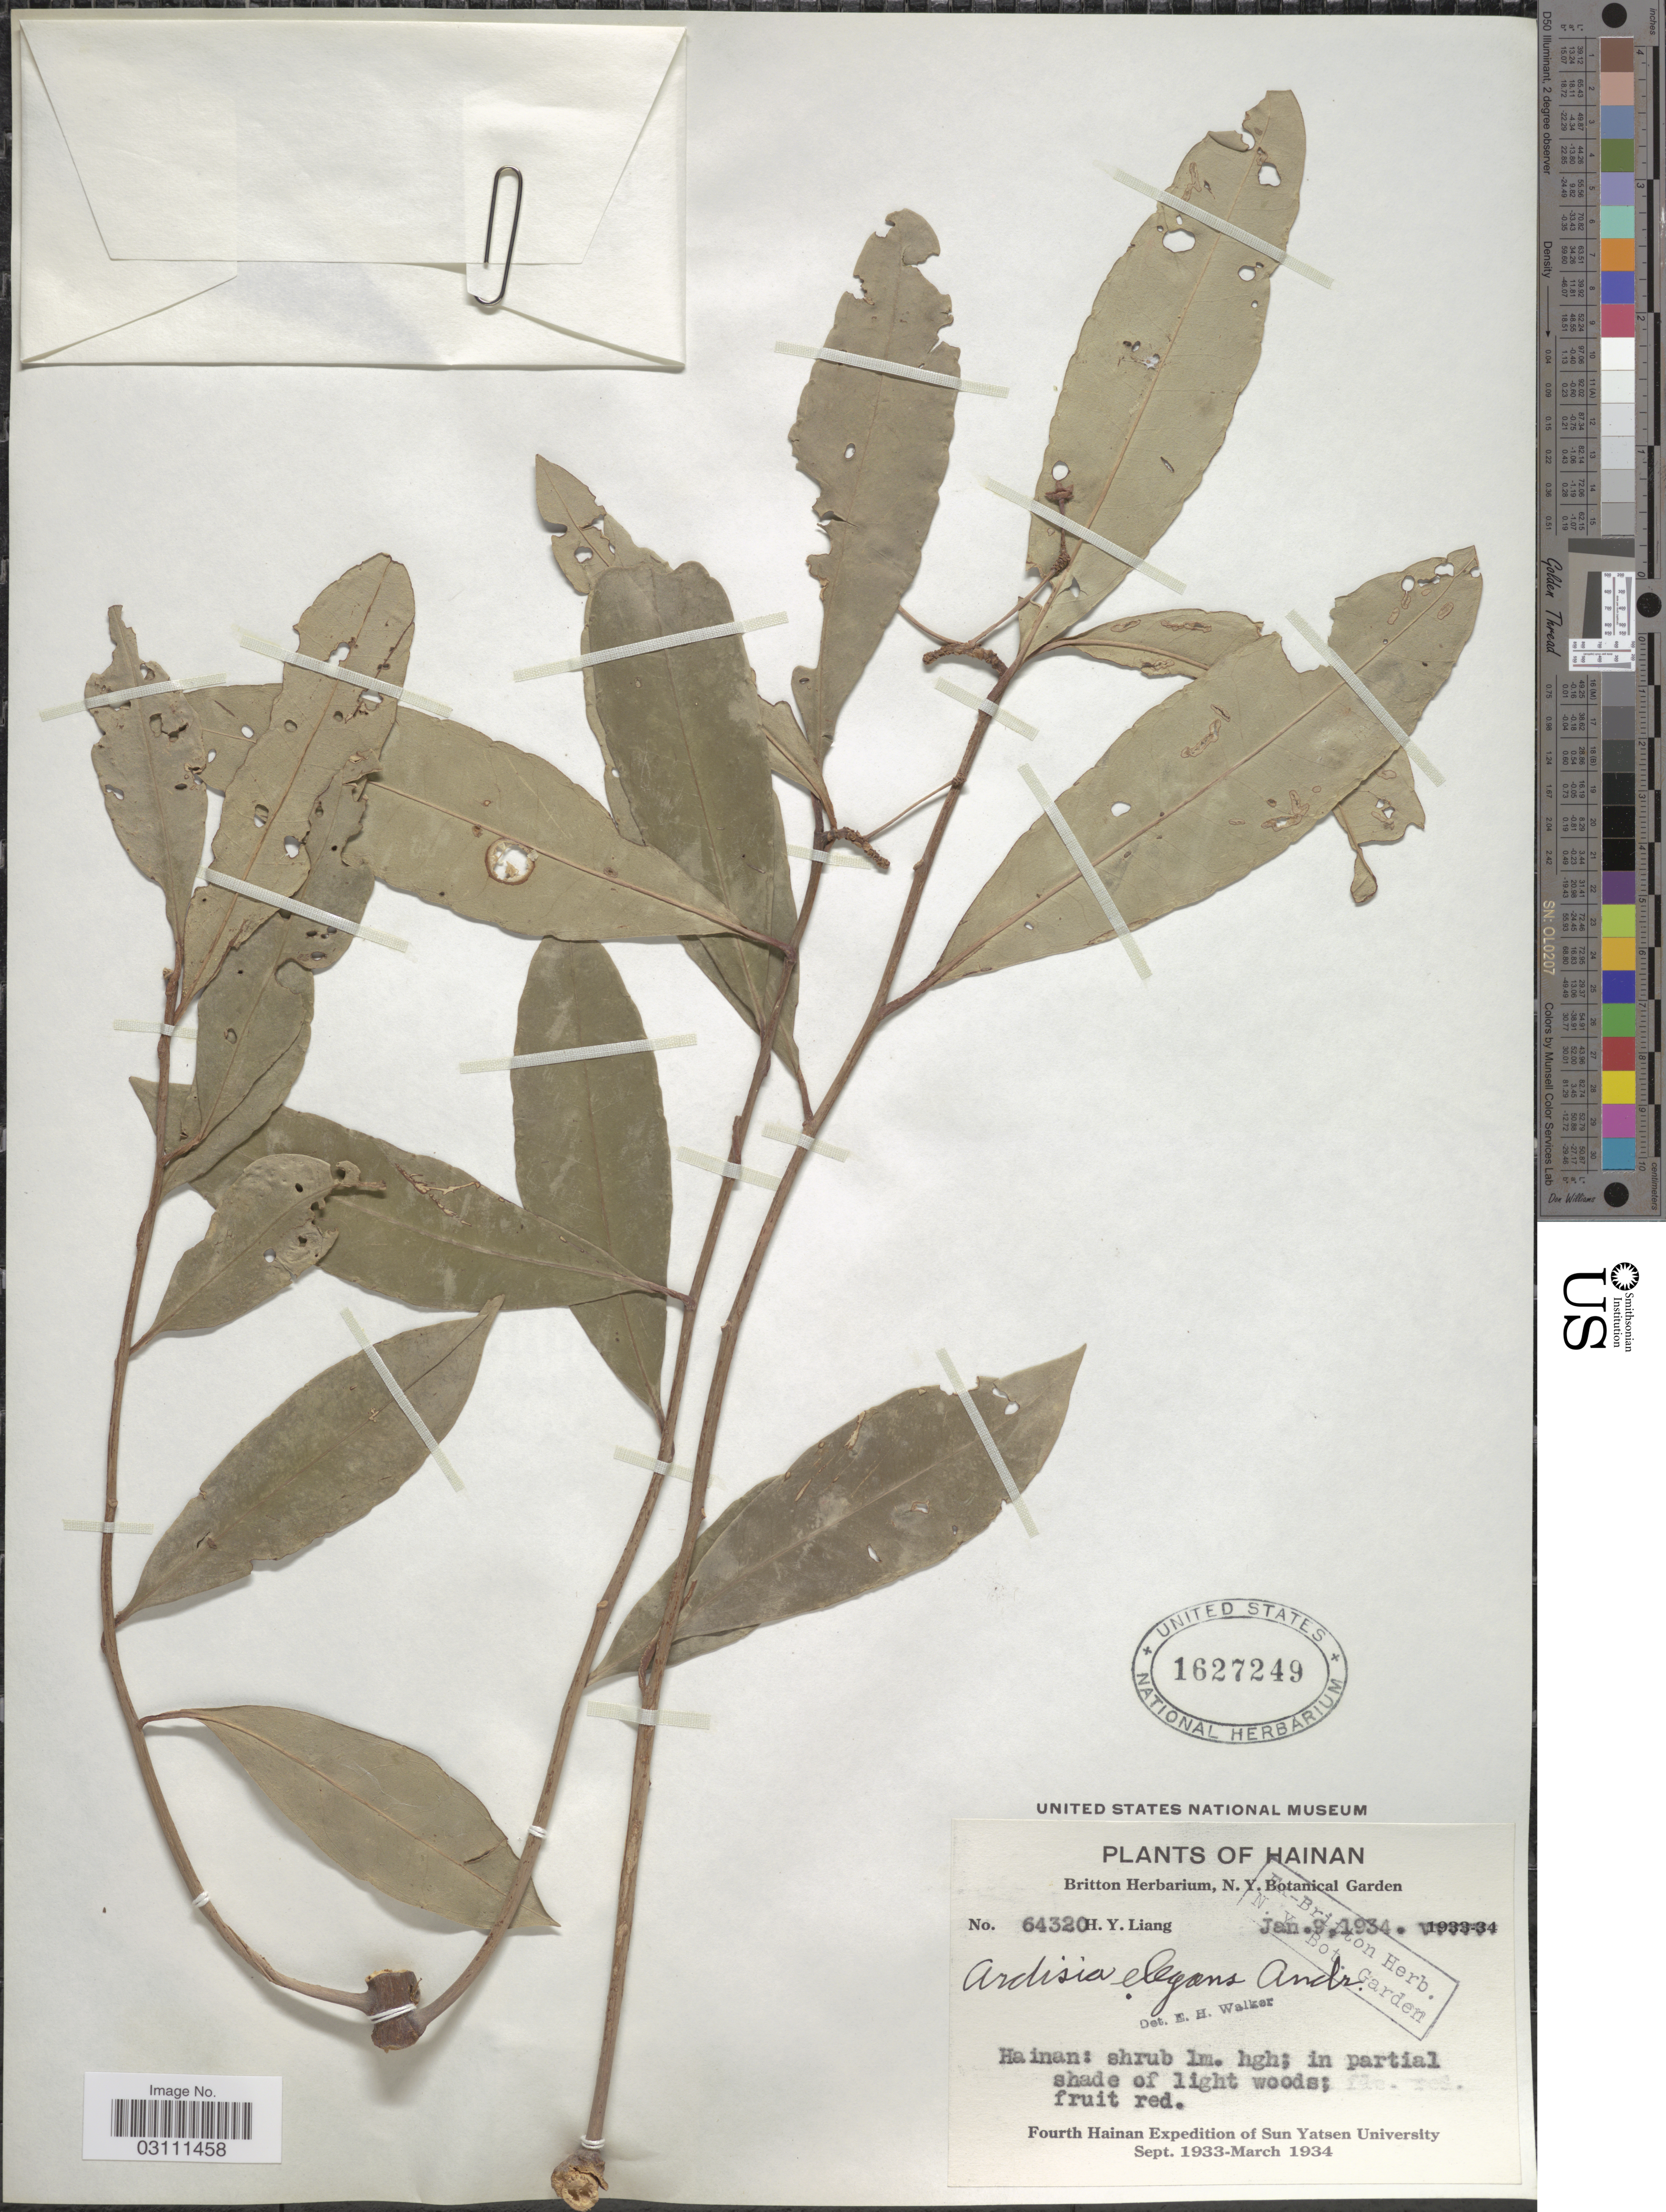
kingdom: Plantae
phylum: Tracheophyta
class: Magnoliopsida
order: Ericales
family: Primulaceae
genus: Ardisia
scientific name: Ardisia elegans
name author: Andrews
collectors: H. Y. Liang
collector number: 64320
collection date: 1934-01-09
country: China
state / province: Hainan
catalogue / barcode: US 1627249